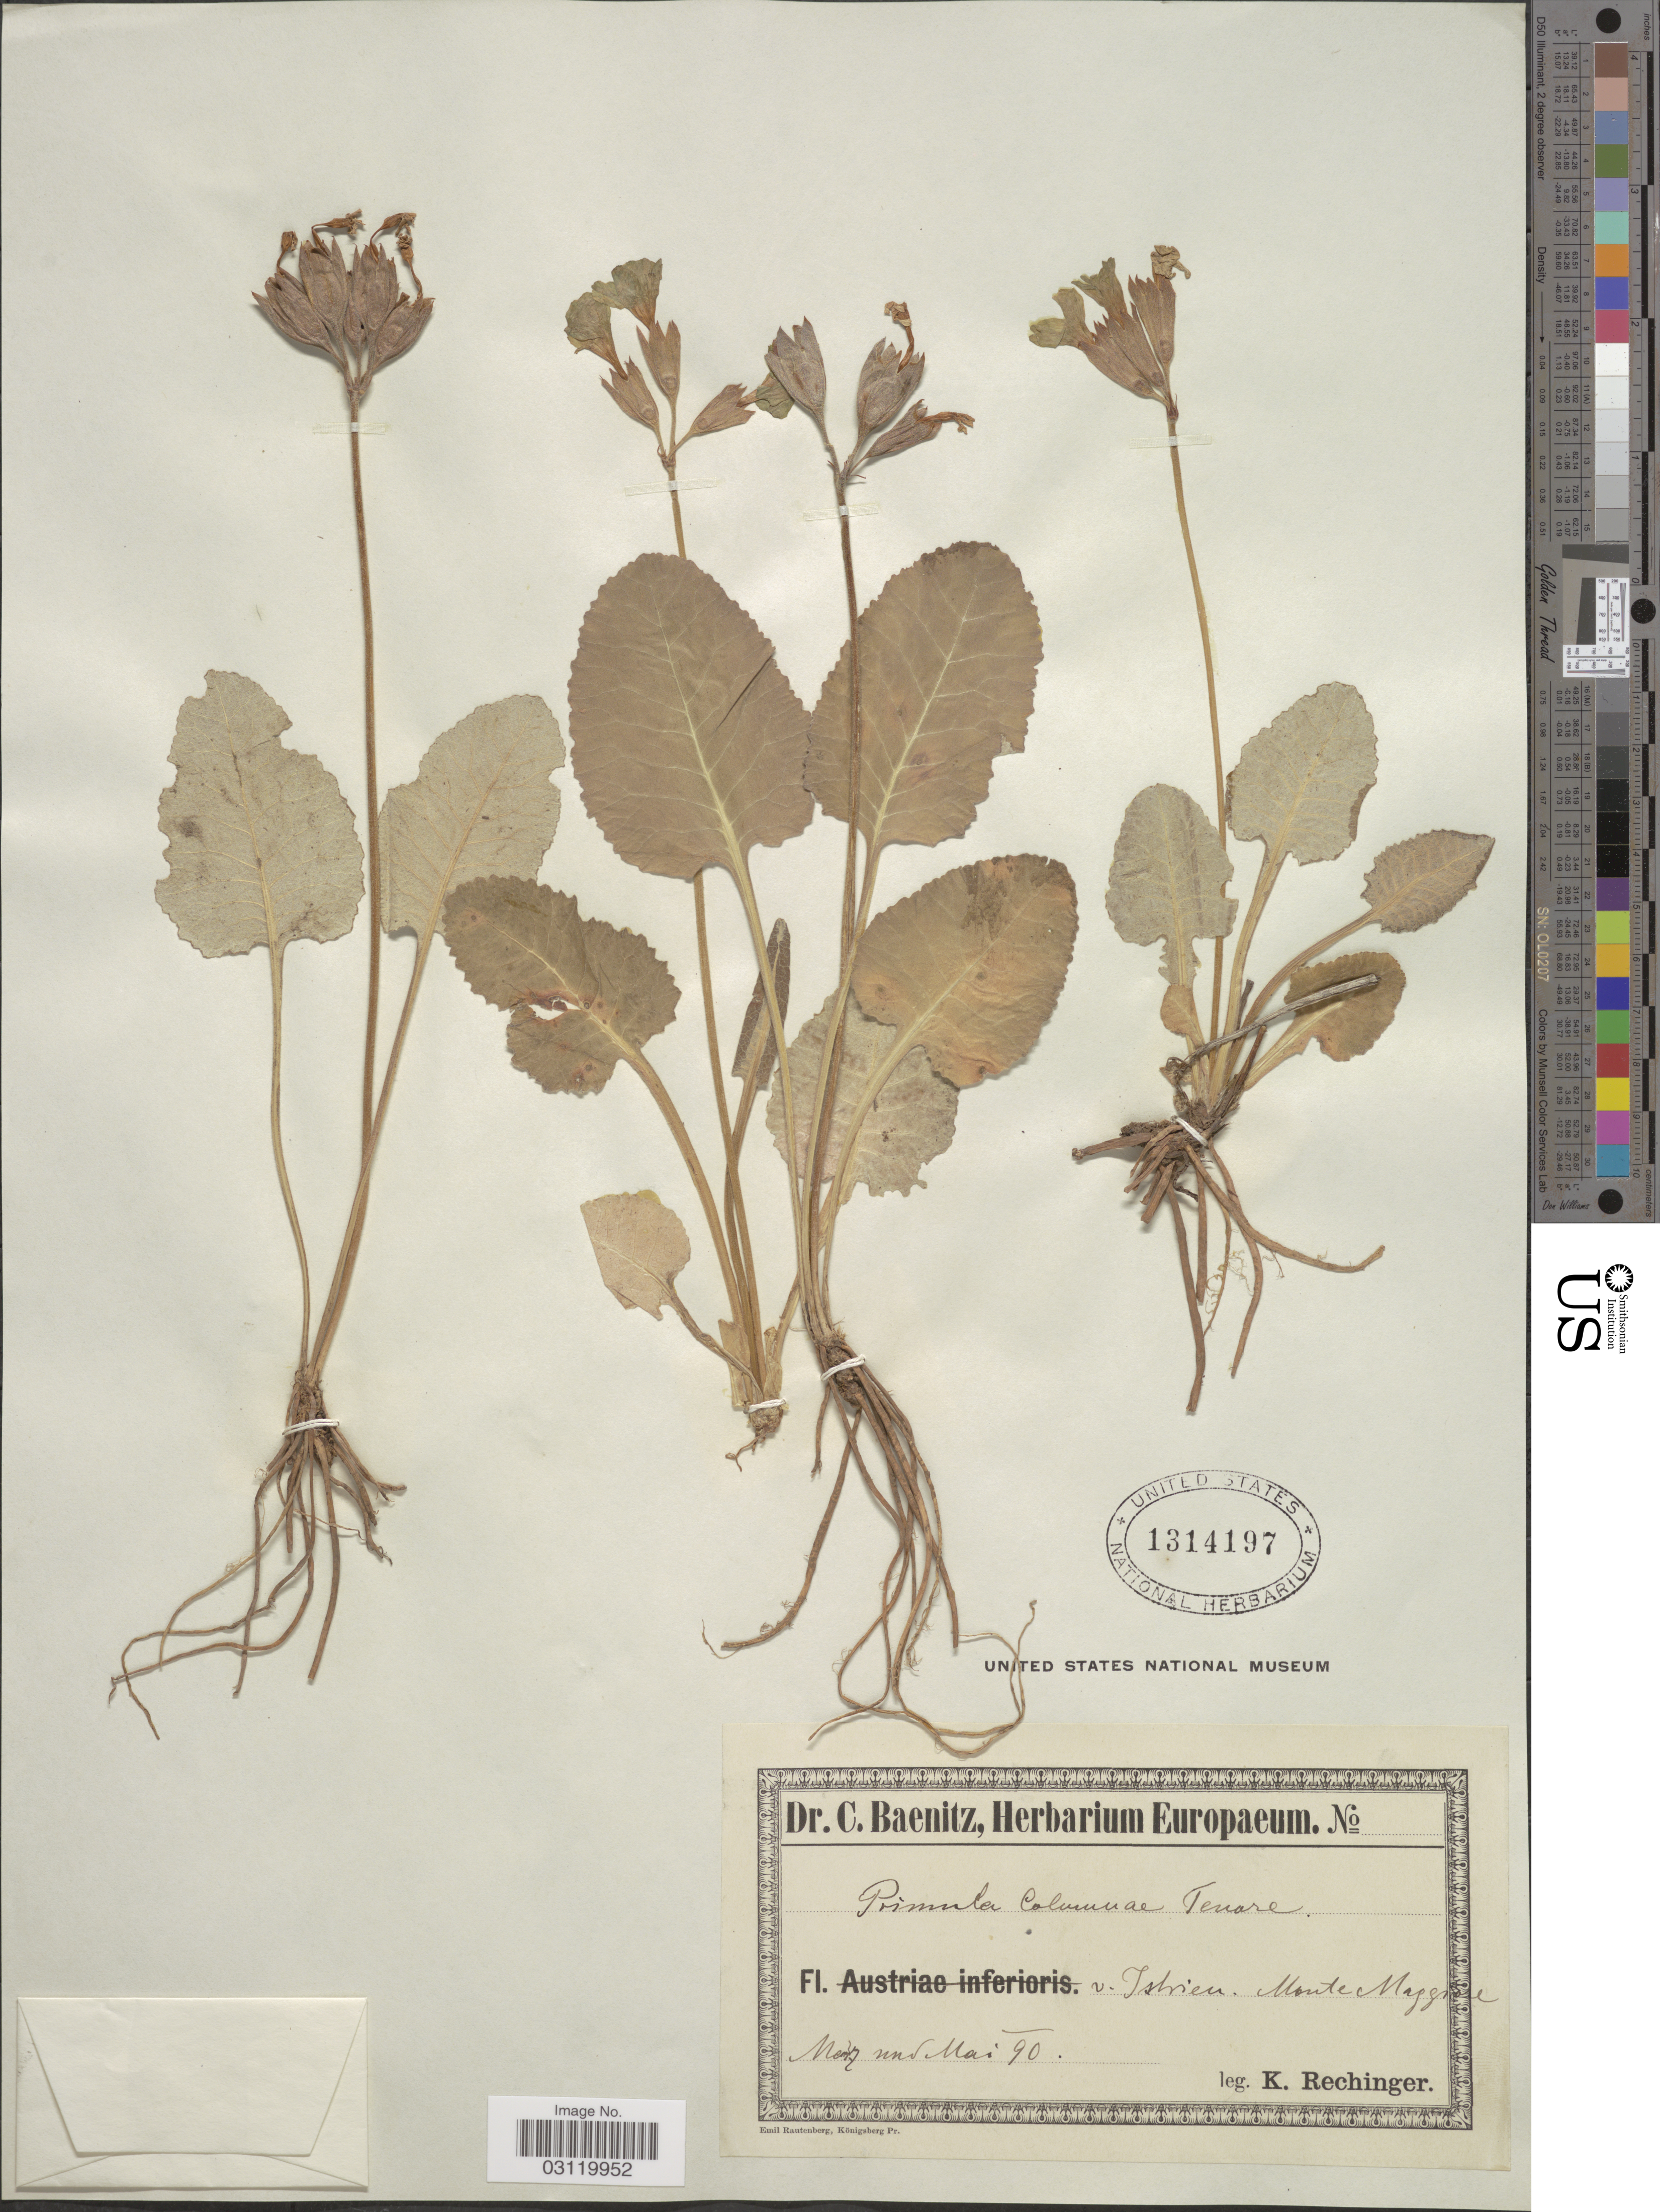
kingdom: Plantae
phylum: Tracheophyta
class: Magnoliopsida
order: Ericales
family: Primulaceae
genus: Primula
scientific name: Primula columnae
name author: Ten.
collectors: K. Rechinger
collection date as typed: Transcribed d/m/y: /3/90 to /5/90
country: Croatia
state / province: Istria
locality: Istrien. Monte Maggiae [interpreted].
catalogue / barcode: US 1314197